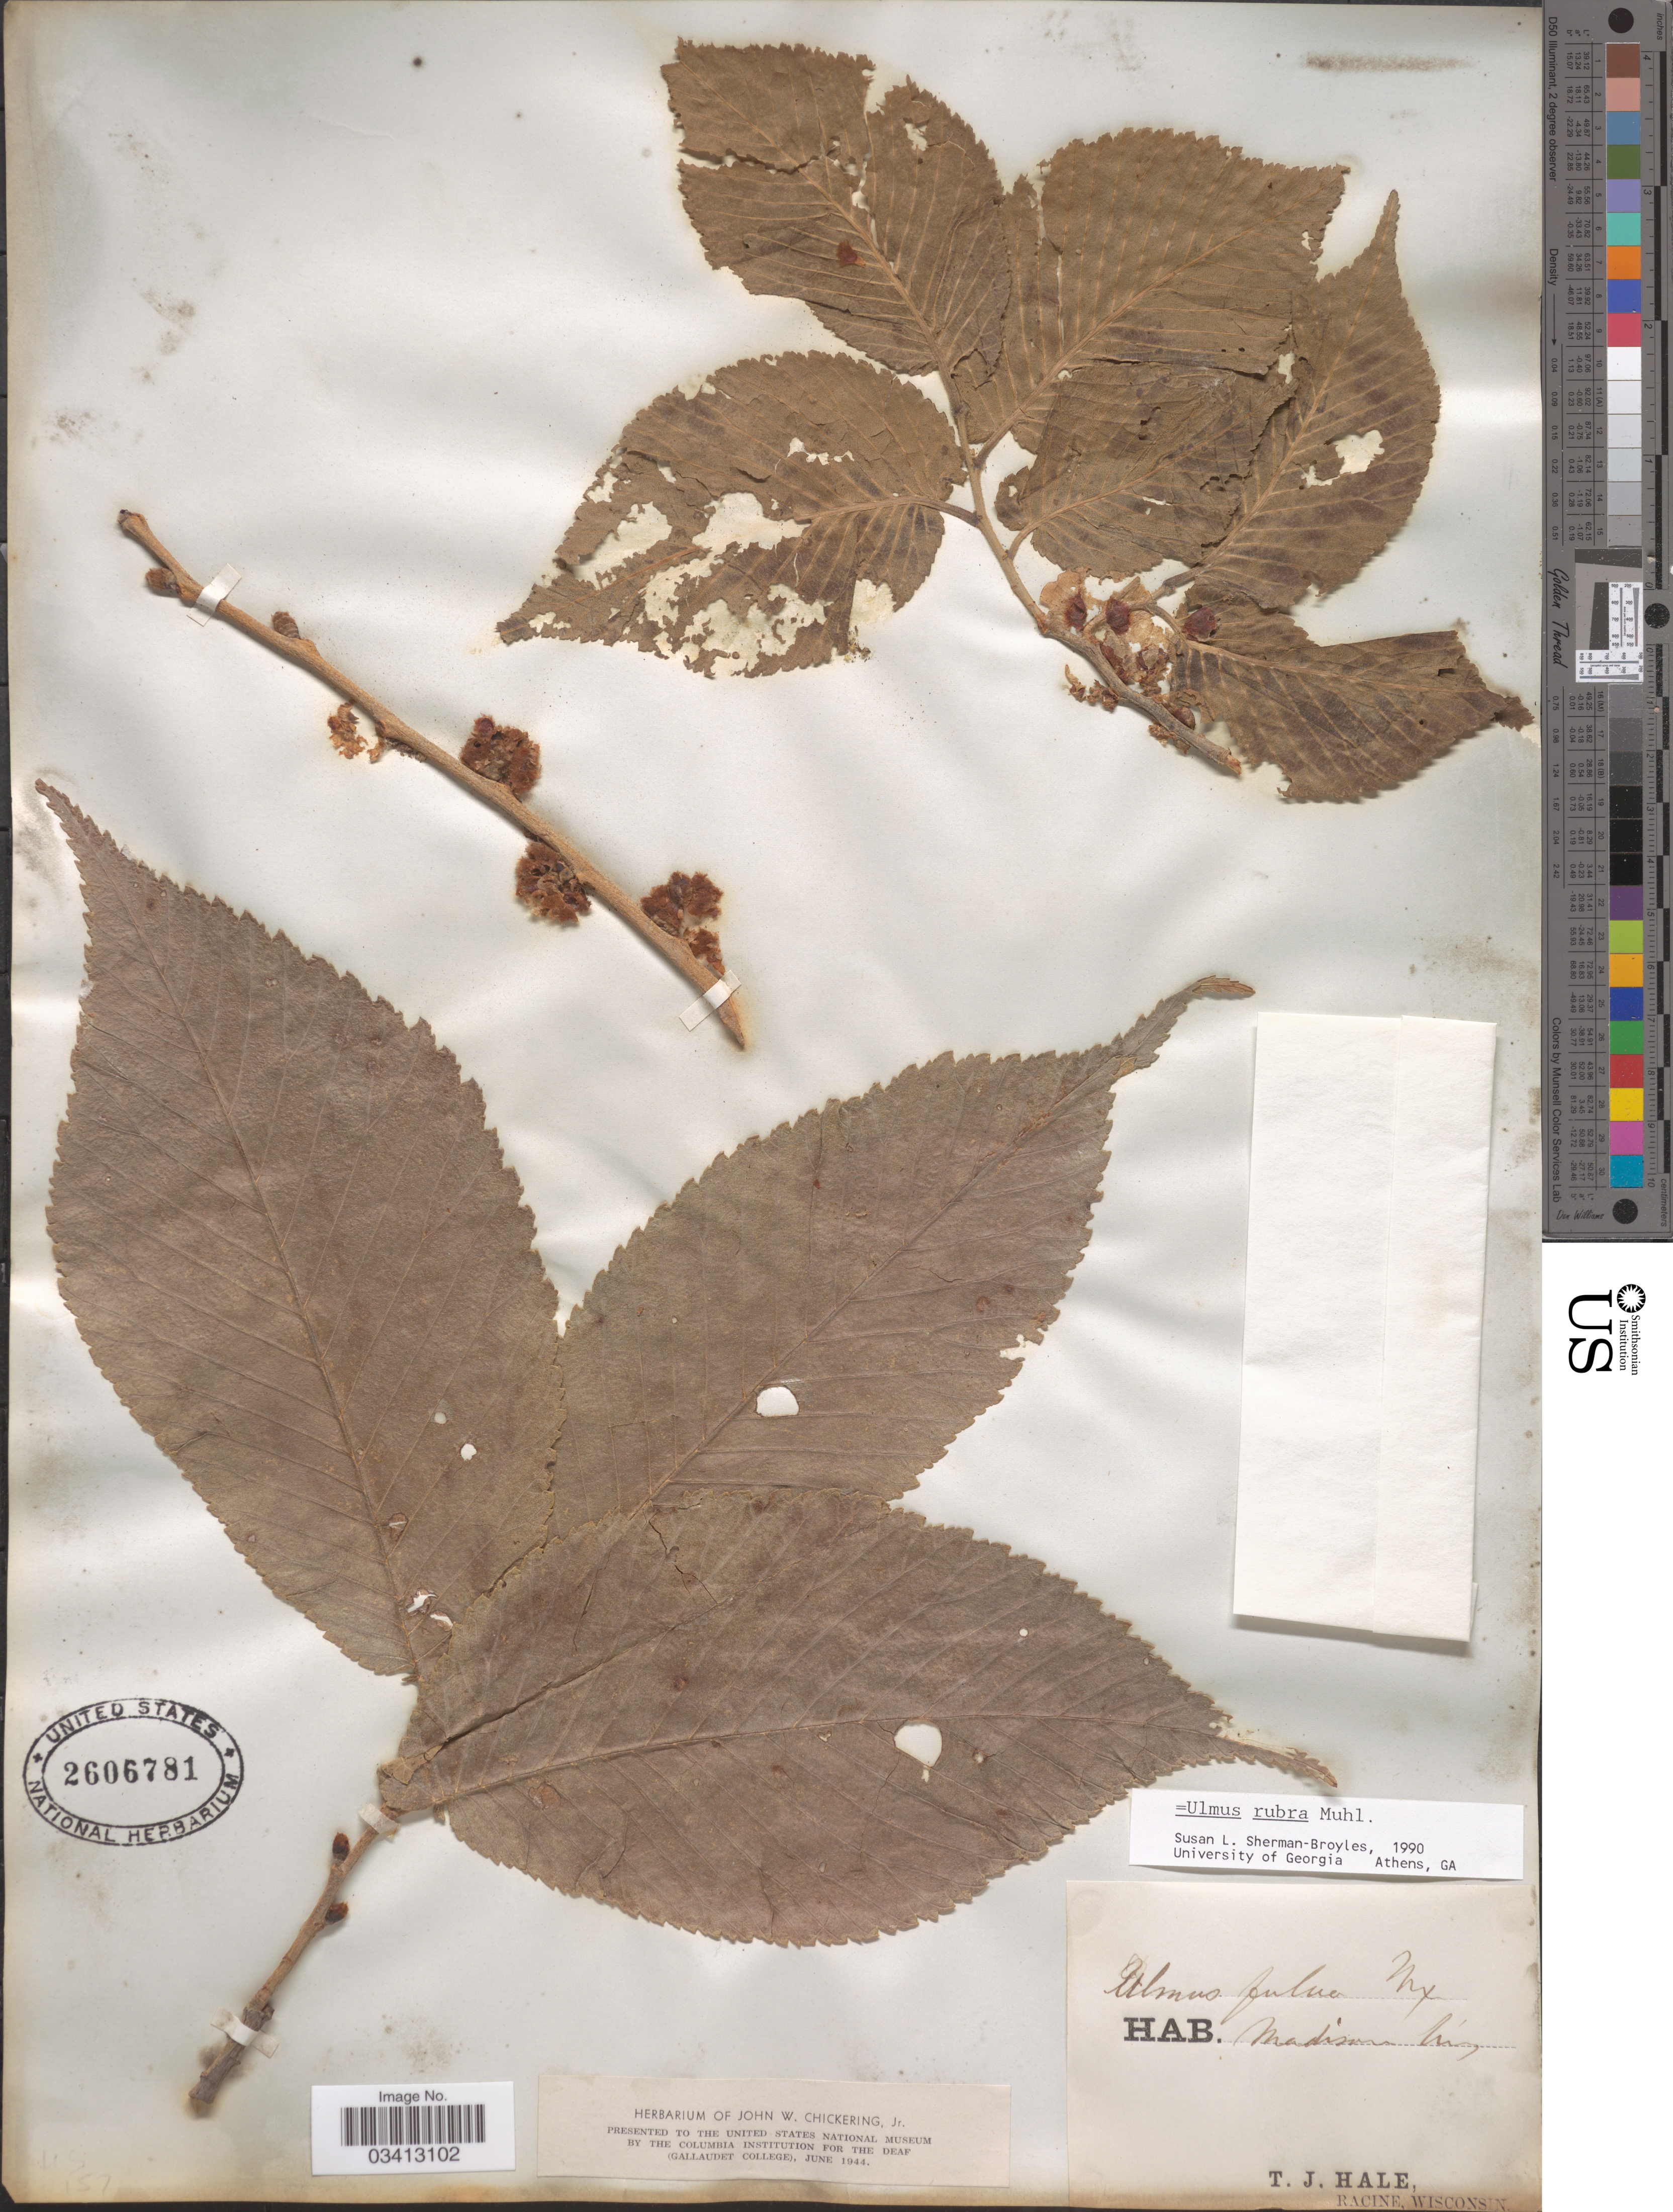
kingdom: Plantae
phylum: Tracheophyta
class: Magnoliopsida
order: Rosales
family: Ulmaceae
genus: Ulmus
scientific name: Ulmus rubra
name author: Muhl.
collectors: T. Hale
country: United States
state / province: Wisconsin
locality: Madison.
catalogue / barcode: US 2606781